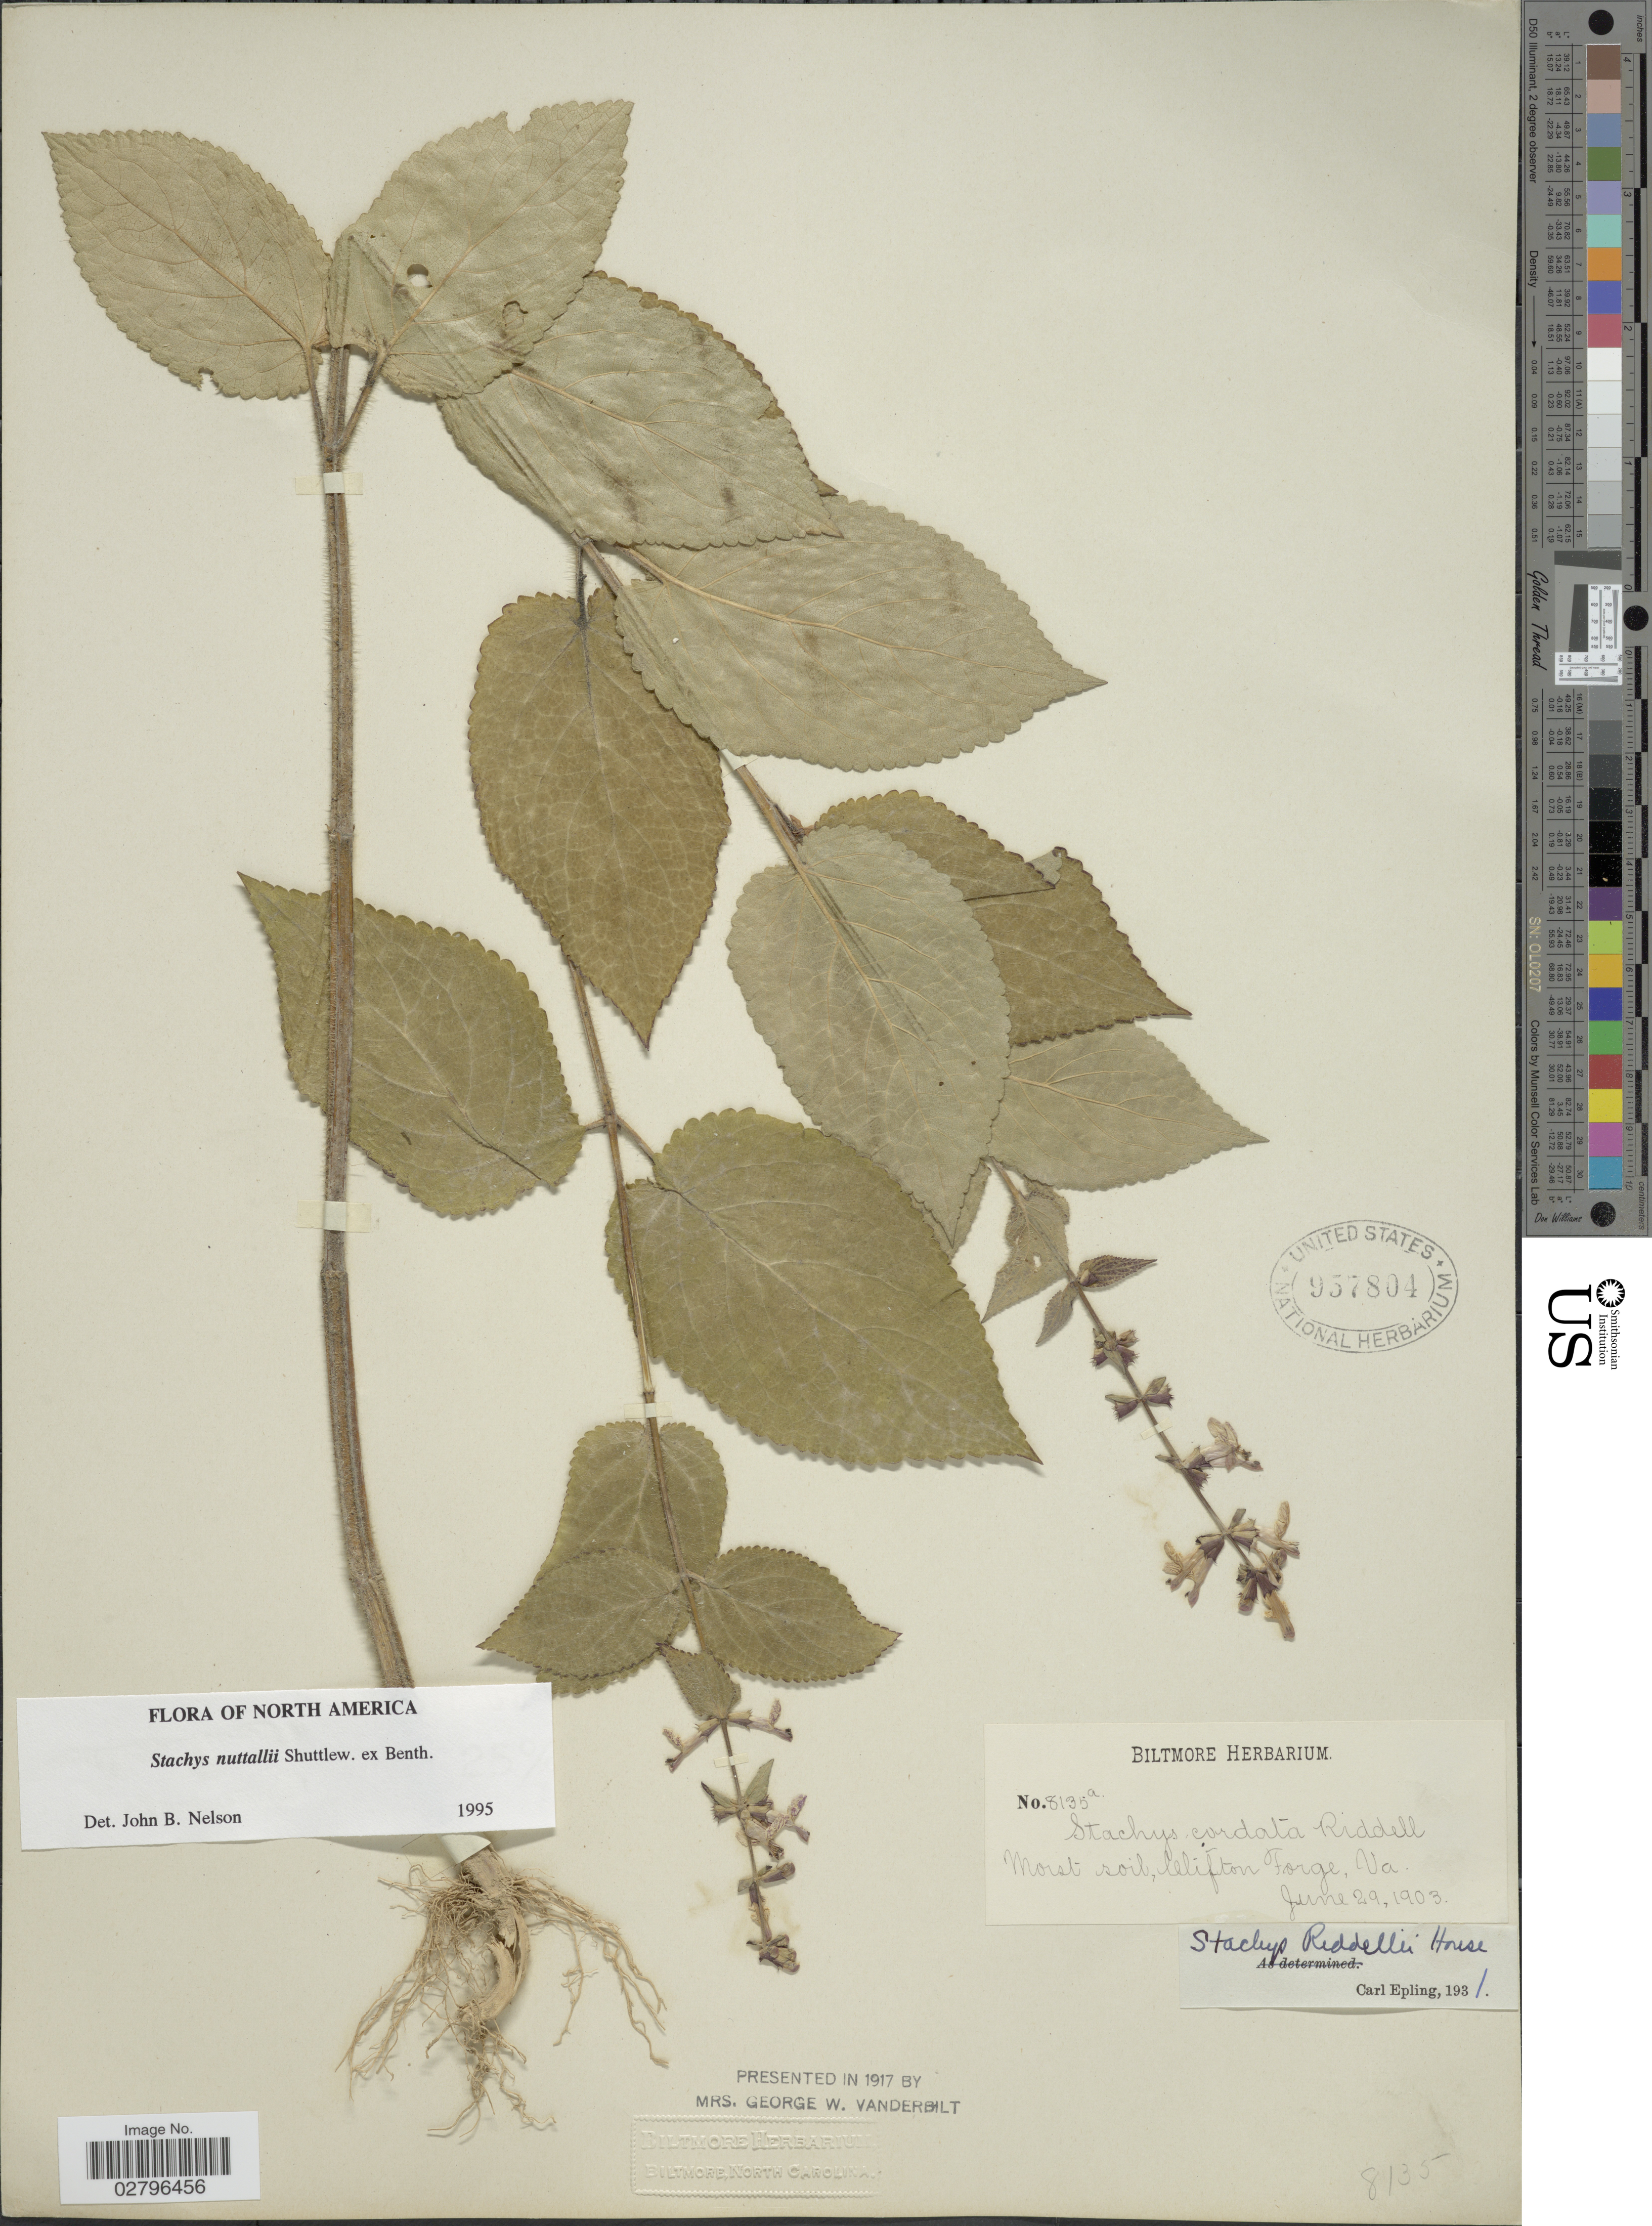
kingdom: Plantae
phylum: Tracheophyta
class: Magnoliopsida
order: Lamiales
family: Lamiaceae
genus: Stachys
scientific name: Stachys nuttallii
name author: Shuttlew. ex Benth.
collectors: ex herb. Biltmore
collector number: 8135a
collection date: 1903-06-29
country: United States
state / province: Virginia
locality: Moist soil, Clifton Forge.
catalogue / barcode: US 957804